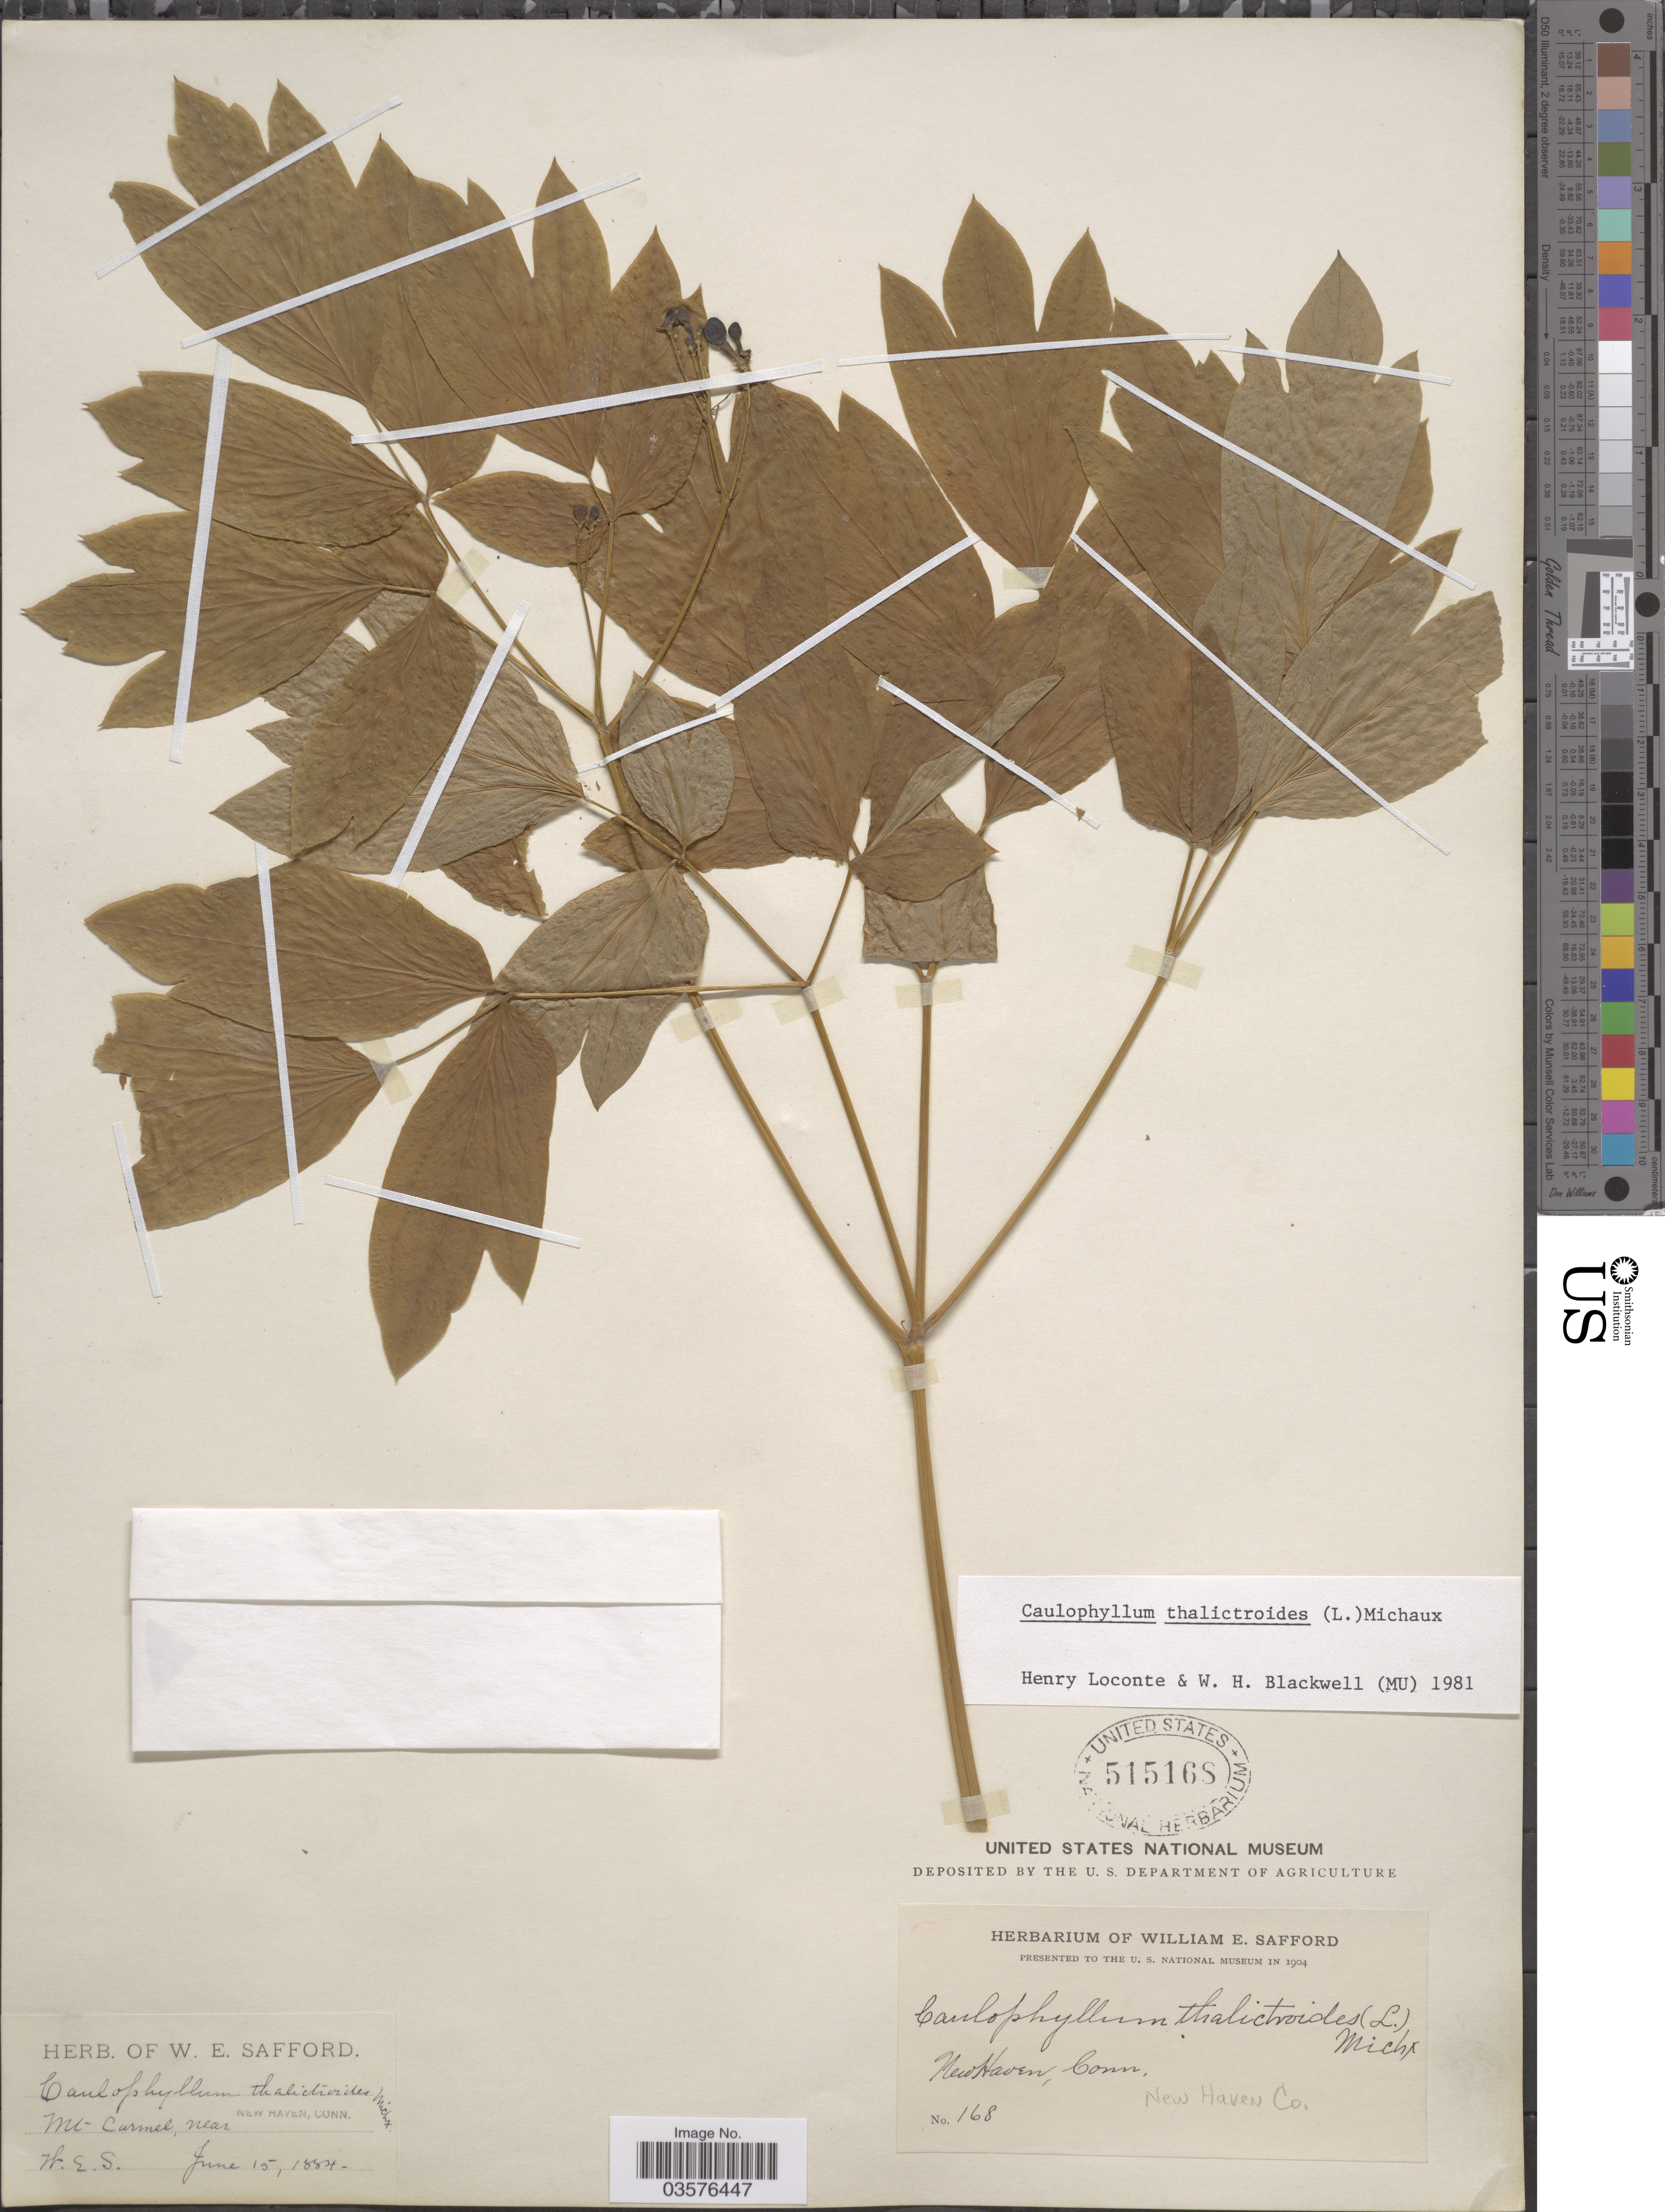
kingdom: Plantae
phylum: Tracheophyta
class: Magnoliopsida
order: Ranunculales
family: Berberidaceae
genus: Caulophyllum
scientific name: Caulophyllum thalictroides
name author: (L.) Michx.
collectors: W. E. Safford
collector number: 168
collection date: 1884-06-15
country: United States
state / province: Connecticut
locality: Mt Carmel, near New Haven. New Haven Co.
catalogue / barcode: US 515168